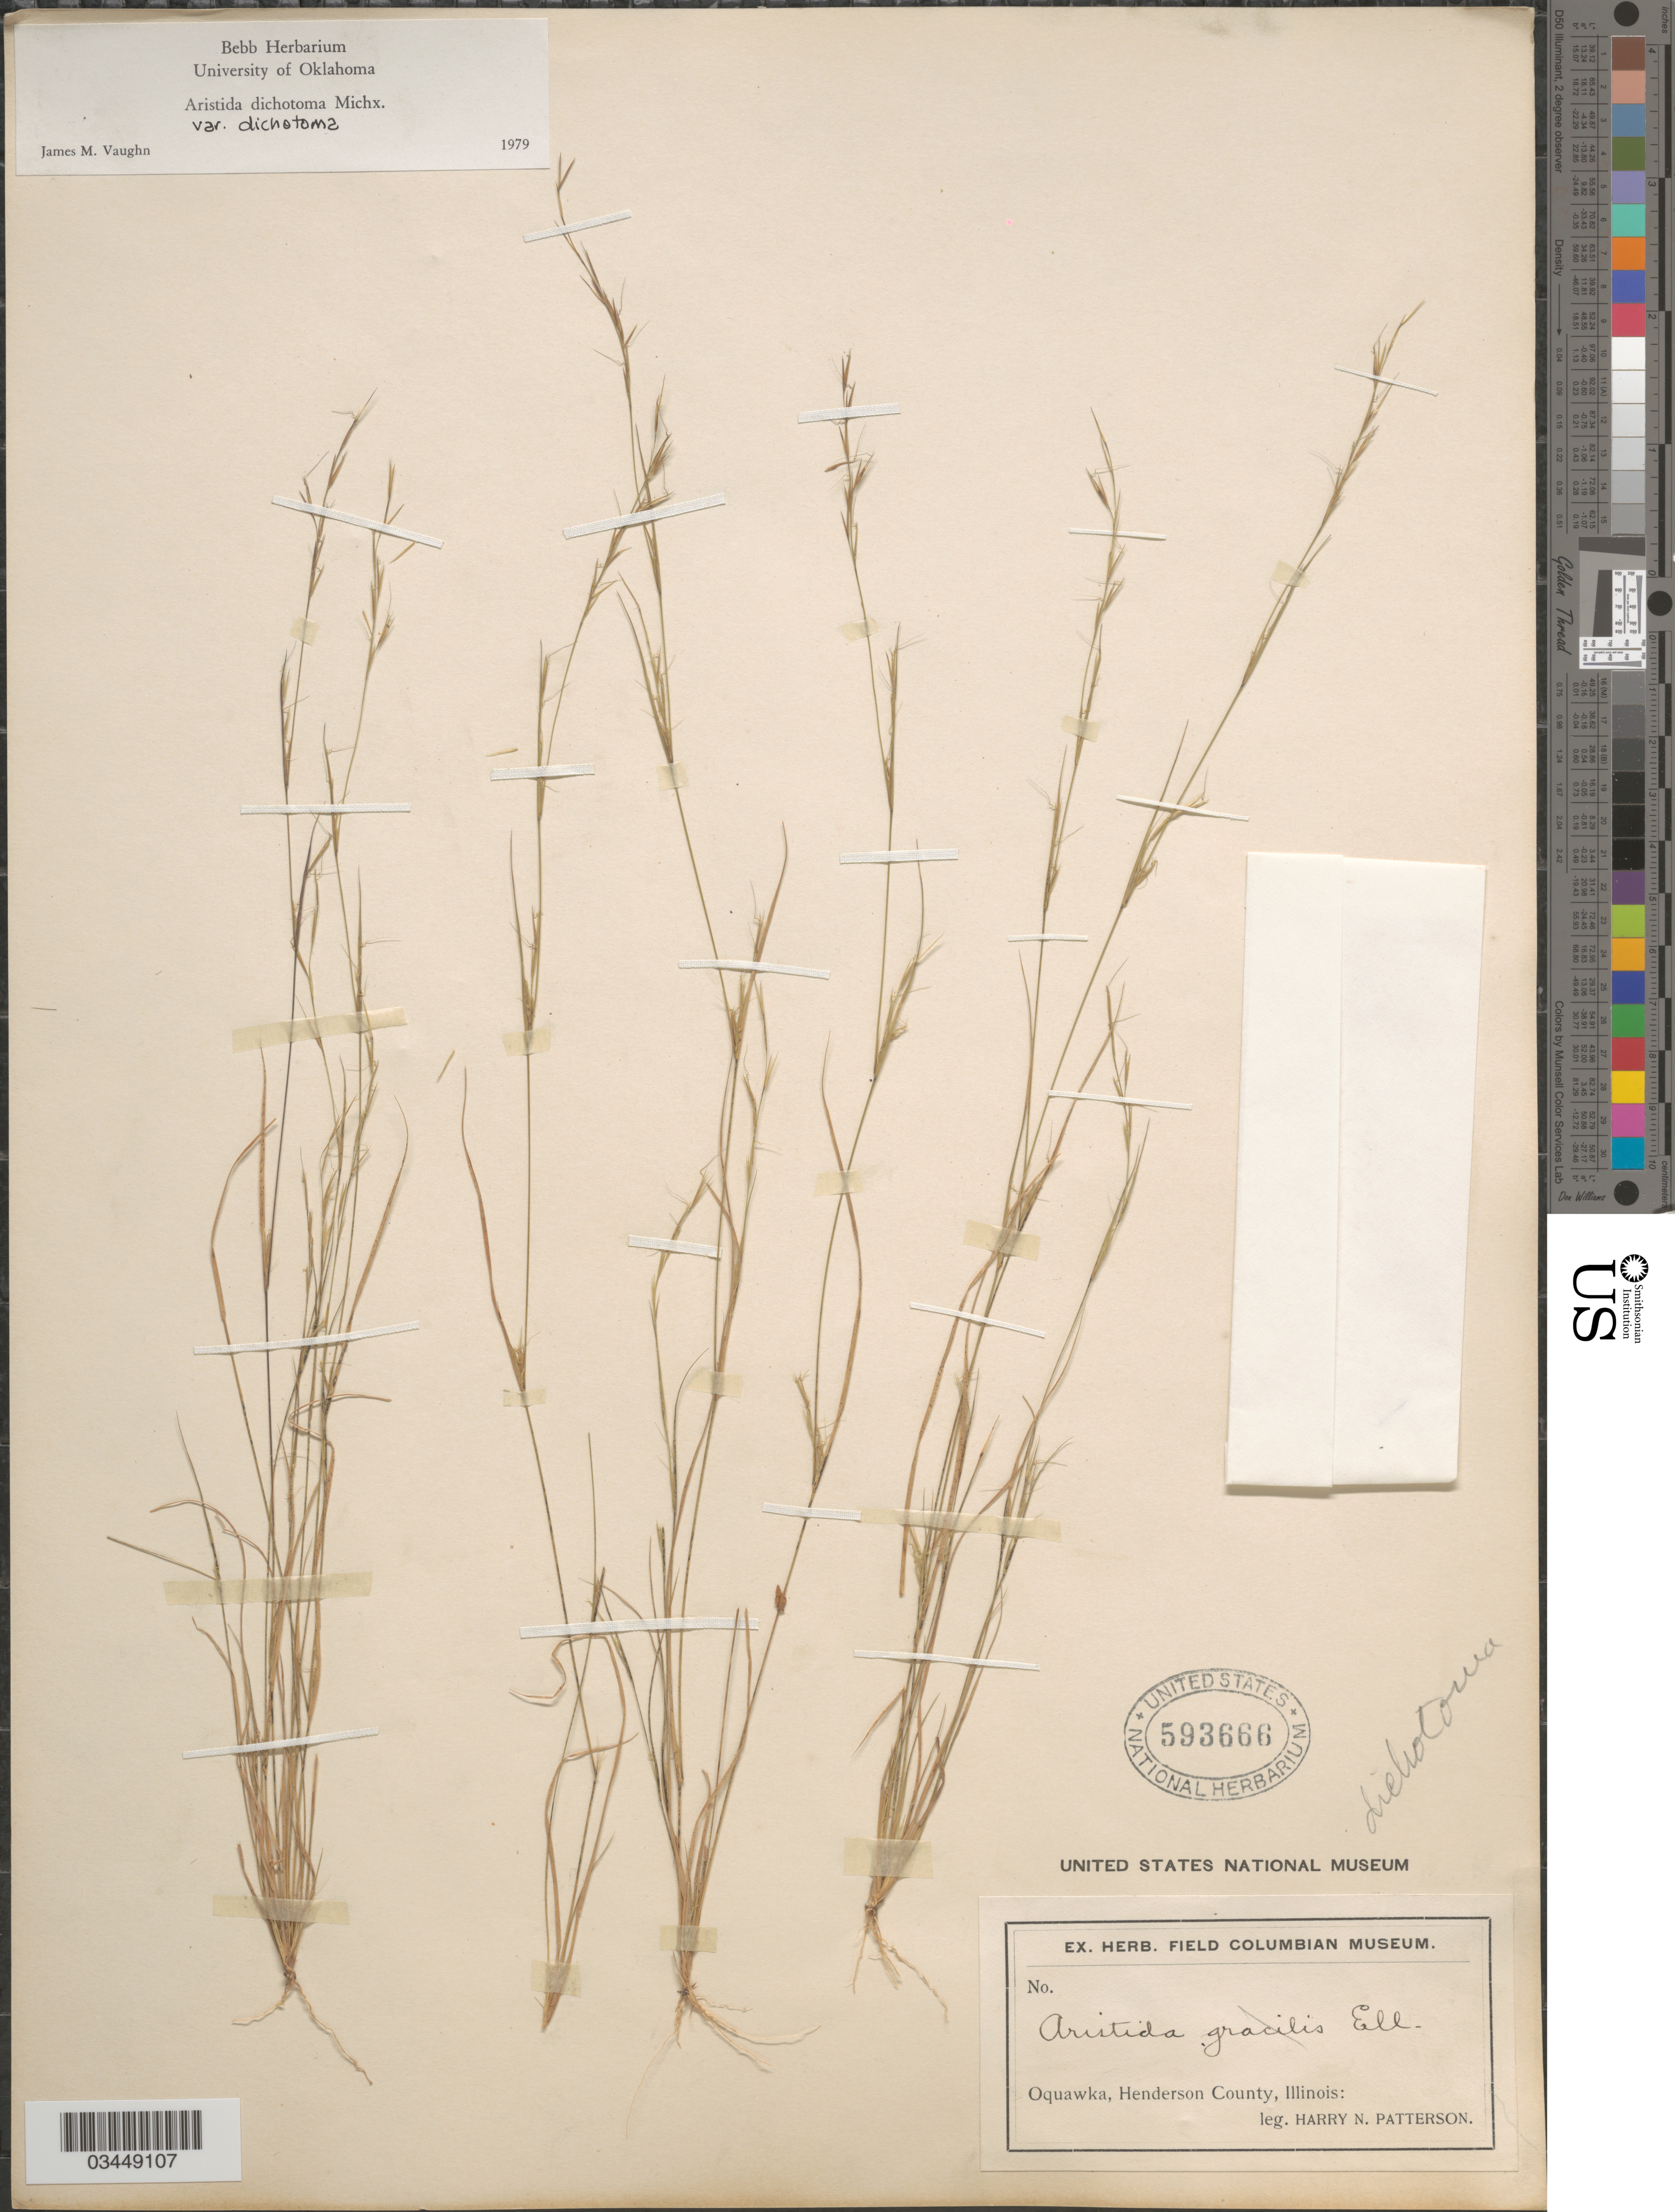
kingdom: Plantae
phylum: Tracheophyta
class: Liliopsida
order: Poales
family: Poaceae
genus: Aristida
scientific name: Aristida dichotoma var. dichotoma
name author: Michx.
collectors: H. N. Patterson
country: United States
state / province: Illinois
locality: Oquawka, Henderson County.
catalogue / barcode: US 593666